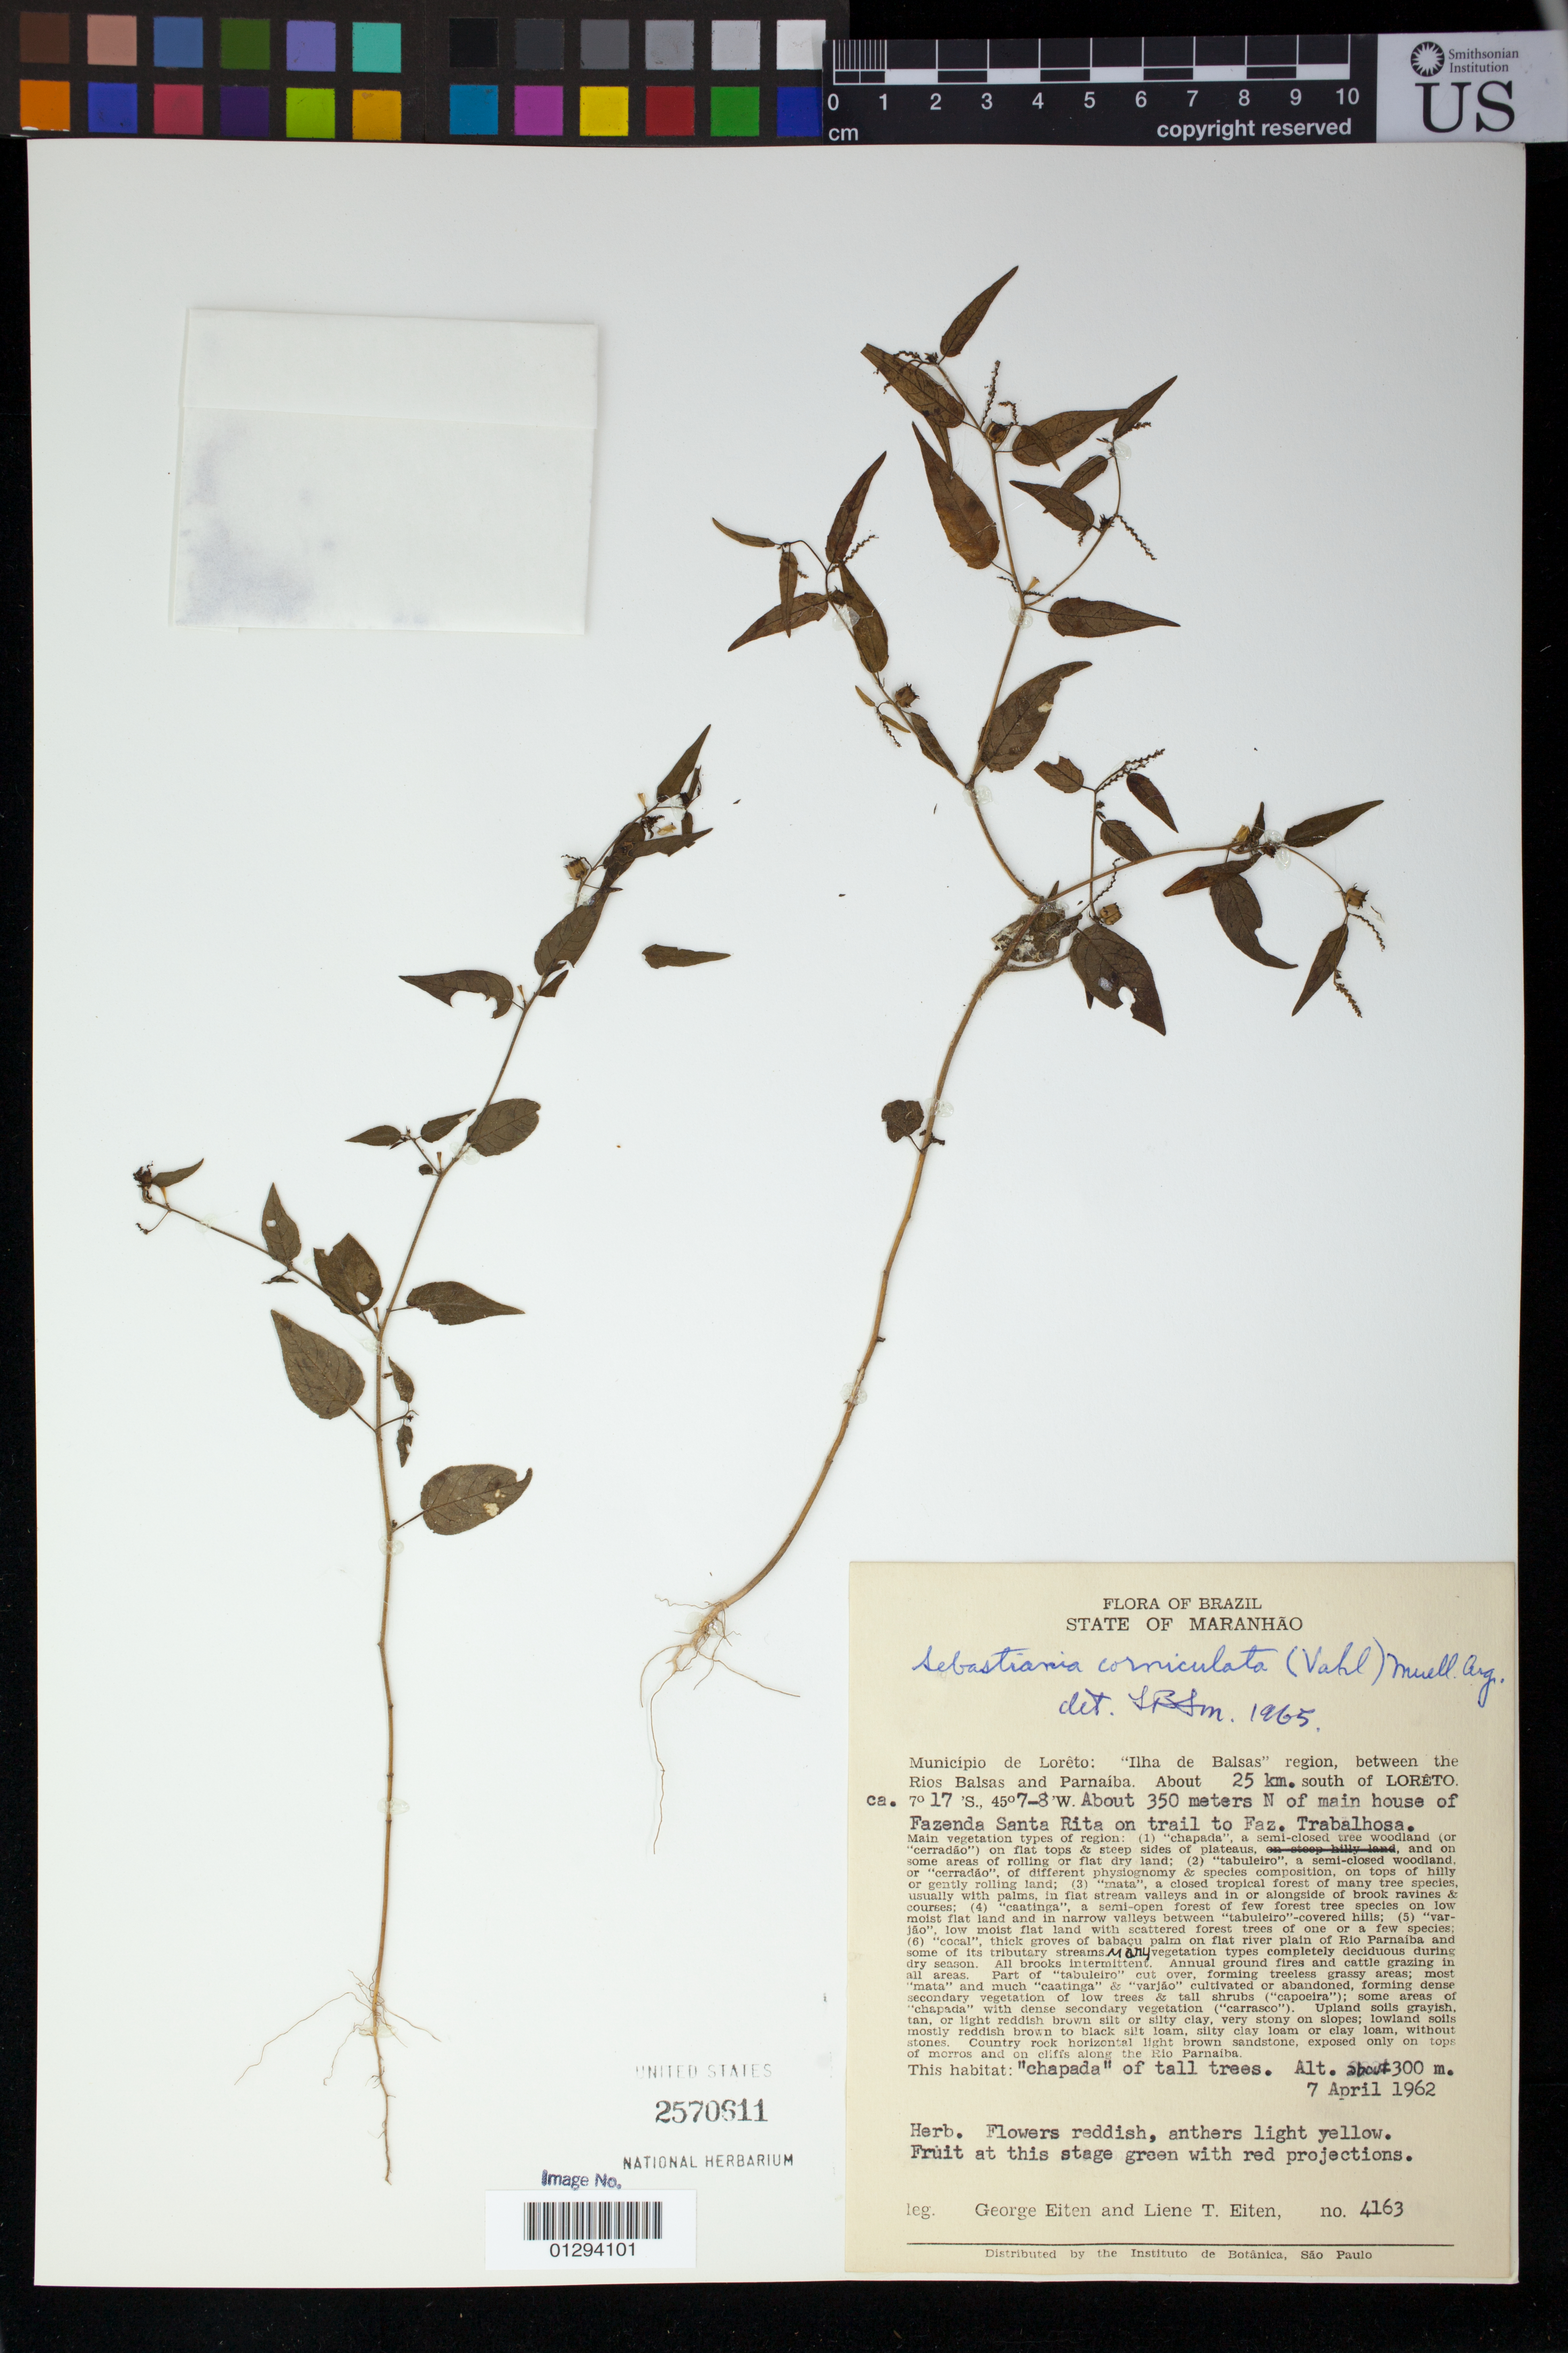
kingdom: Plantae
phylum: Tracheophyta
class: Magnoliopsida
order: Malpighiales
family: Euphorbiaceae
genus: Sebastiania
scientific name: Sebastiania corniculata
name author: (Vahl) Müll. Arg.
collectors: G. Eiten & L. T. Eiten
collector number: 4163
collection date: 1962-04-07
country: Brazil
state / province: Maranhao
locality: Municipio de Loreto: "Ilha de Balsas" region, between the Rios Balsas and Parnaiba. About 25 km. south of LORETO. About 350 meters N of main house of Fazenda Santa Rita on trail to Faz. Trabalhosa.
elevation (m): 300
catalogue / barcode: US 2570611